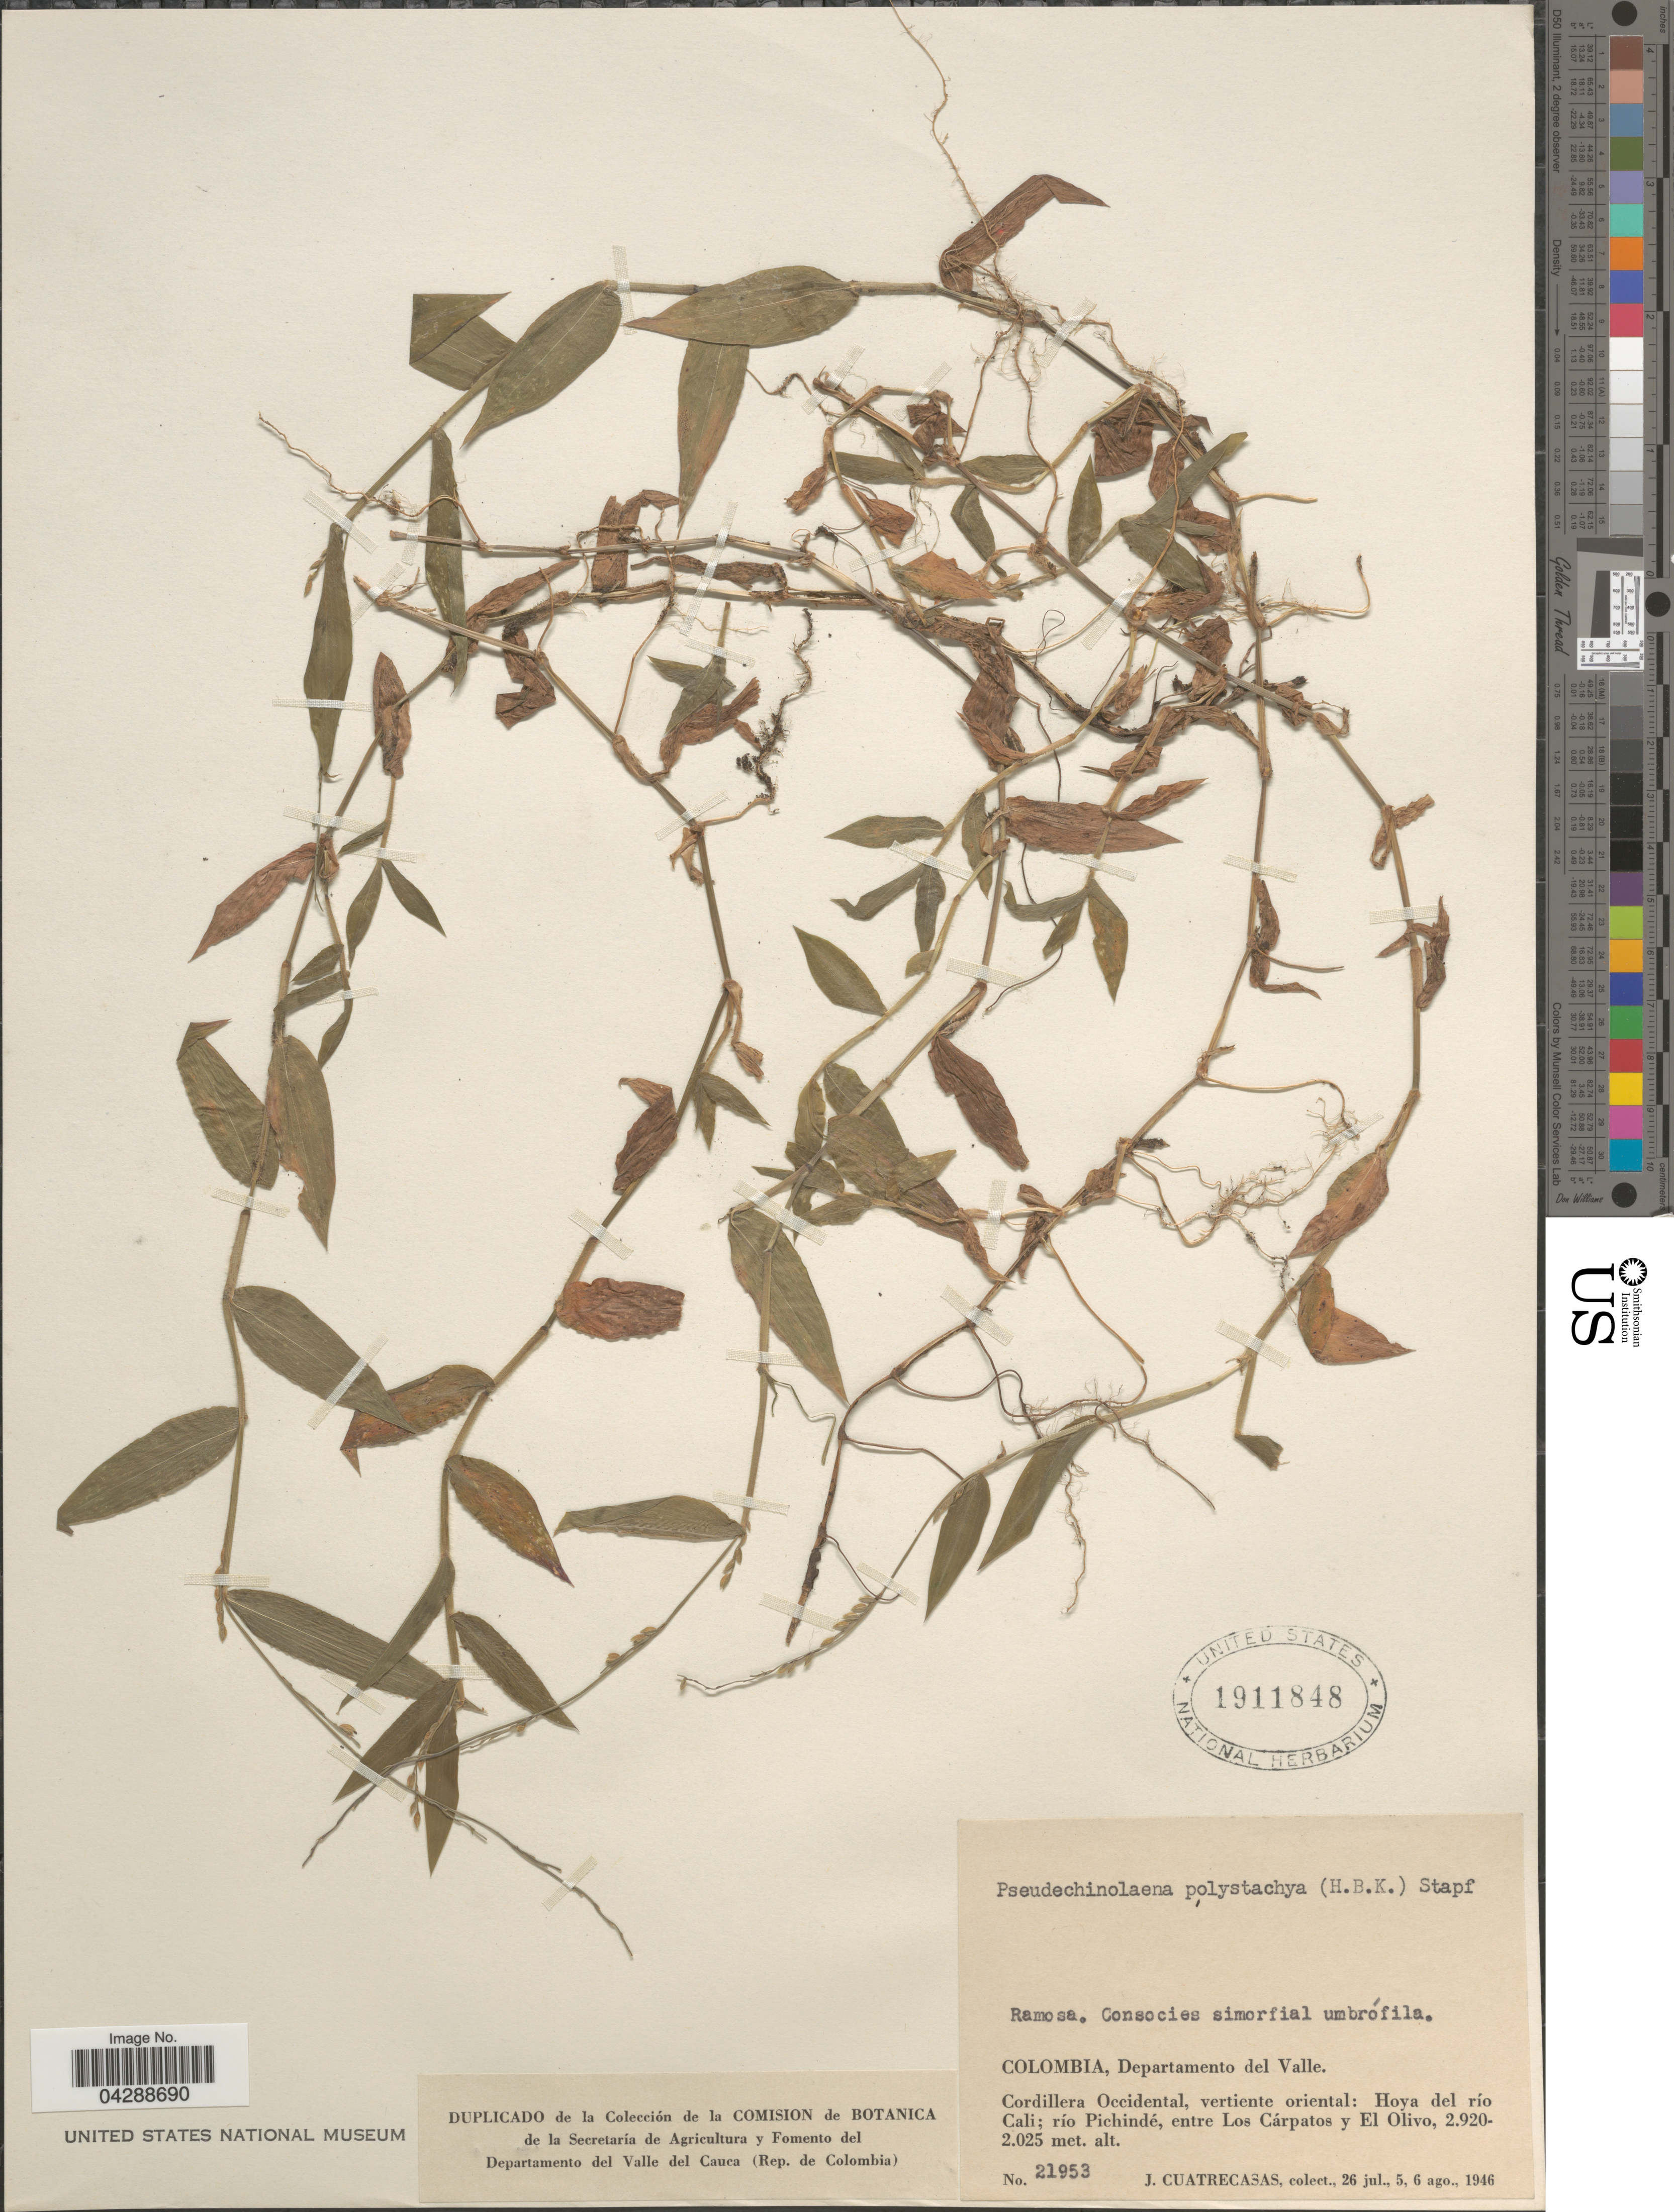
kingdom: Plantae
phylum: Tracheophyta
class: Liliopsida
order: Poales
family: Poaceae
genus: Pseudechinolaena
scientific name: Pseudechinolaena polystachya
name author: (Kunth) Stapf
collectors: J. Cuatrecasas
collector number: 21953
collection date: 1946-07-26/1946-08-06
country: Colombia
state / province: Valle del Cauca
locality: Departamento del Valle. Cordillera Occidental, vertiente oriental: Hoya del río Cali; río Pichindé, entre Los Cárpatos y El Olivo.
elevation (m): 2025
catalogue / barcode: US 1911848